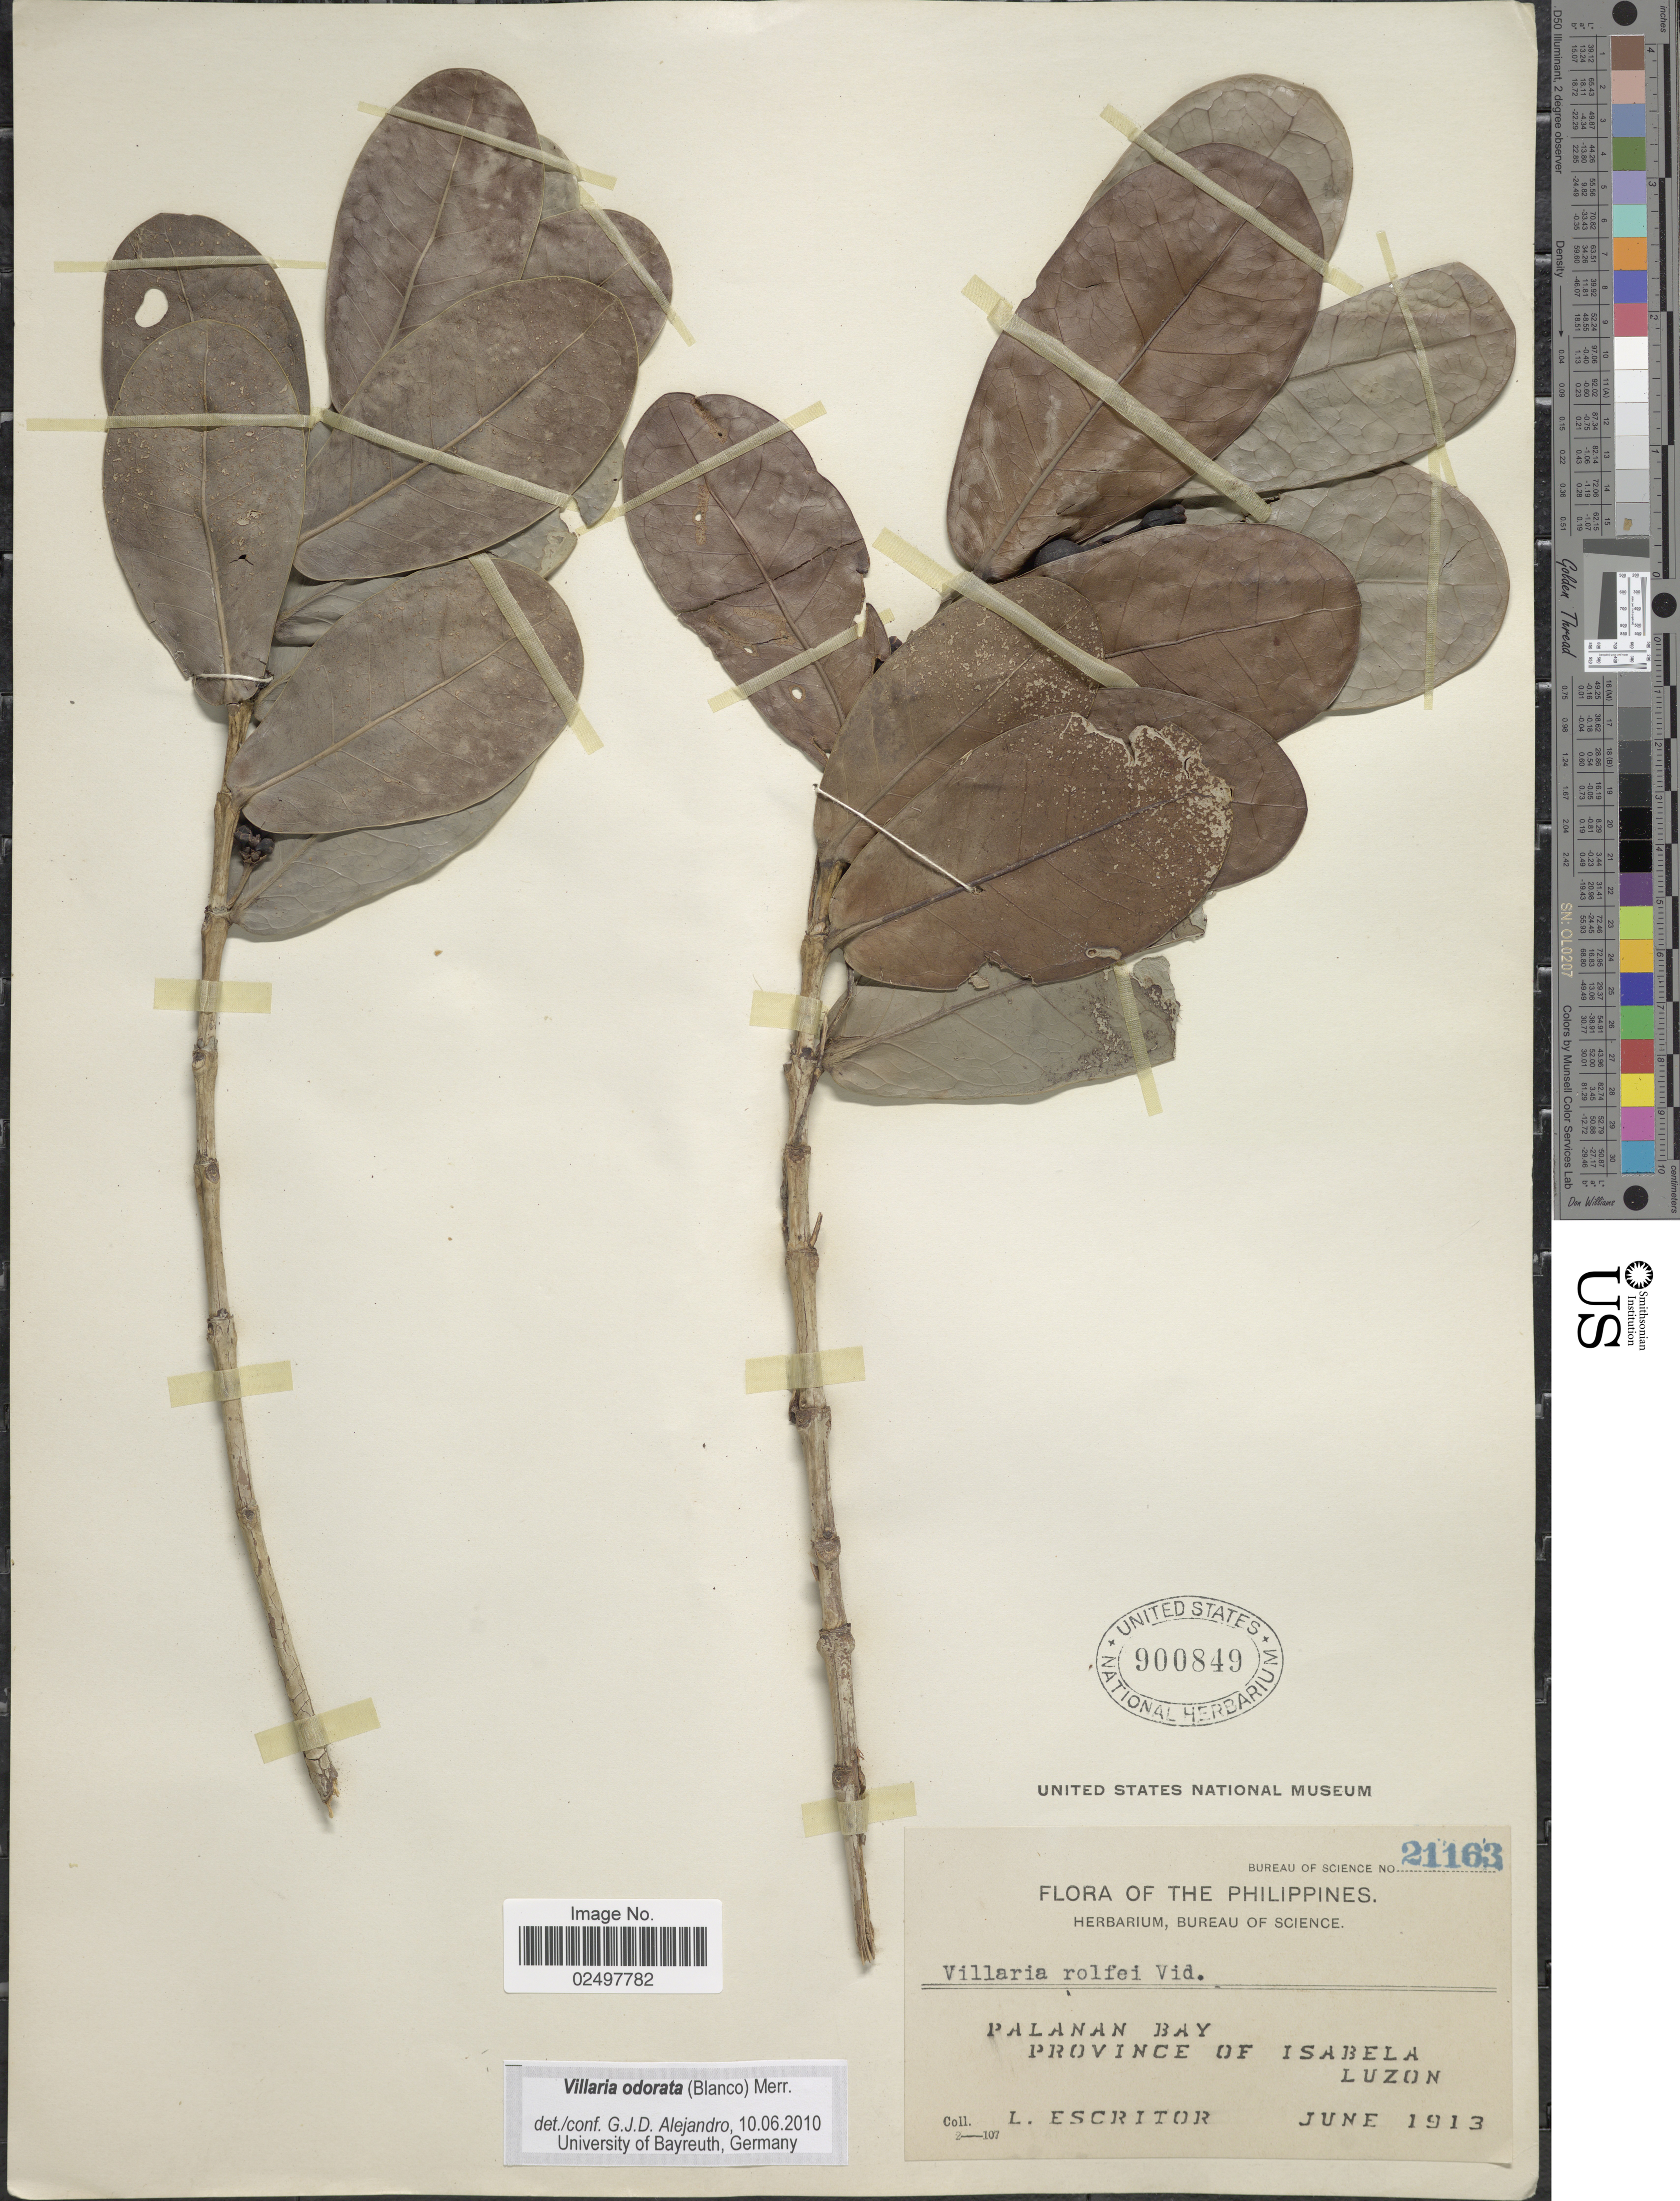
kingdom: Plantae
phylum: Tracheophyta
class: Magnoliopsida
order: Gentianales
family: Rubiaceae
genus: Villaria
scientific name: Villaria odorata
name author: (Blanco) Merr.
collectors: L. Escritor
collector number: Bureau of Science 21163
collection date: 1913-06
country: Philippines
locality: Palanan Bay, Province of Isabela, Luzon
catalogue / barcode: US 900849